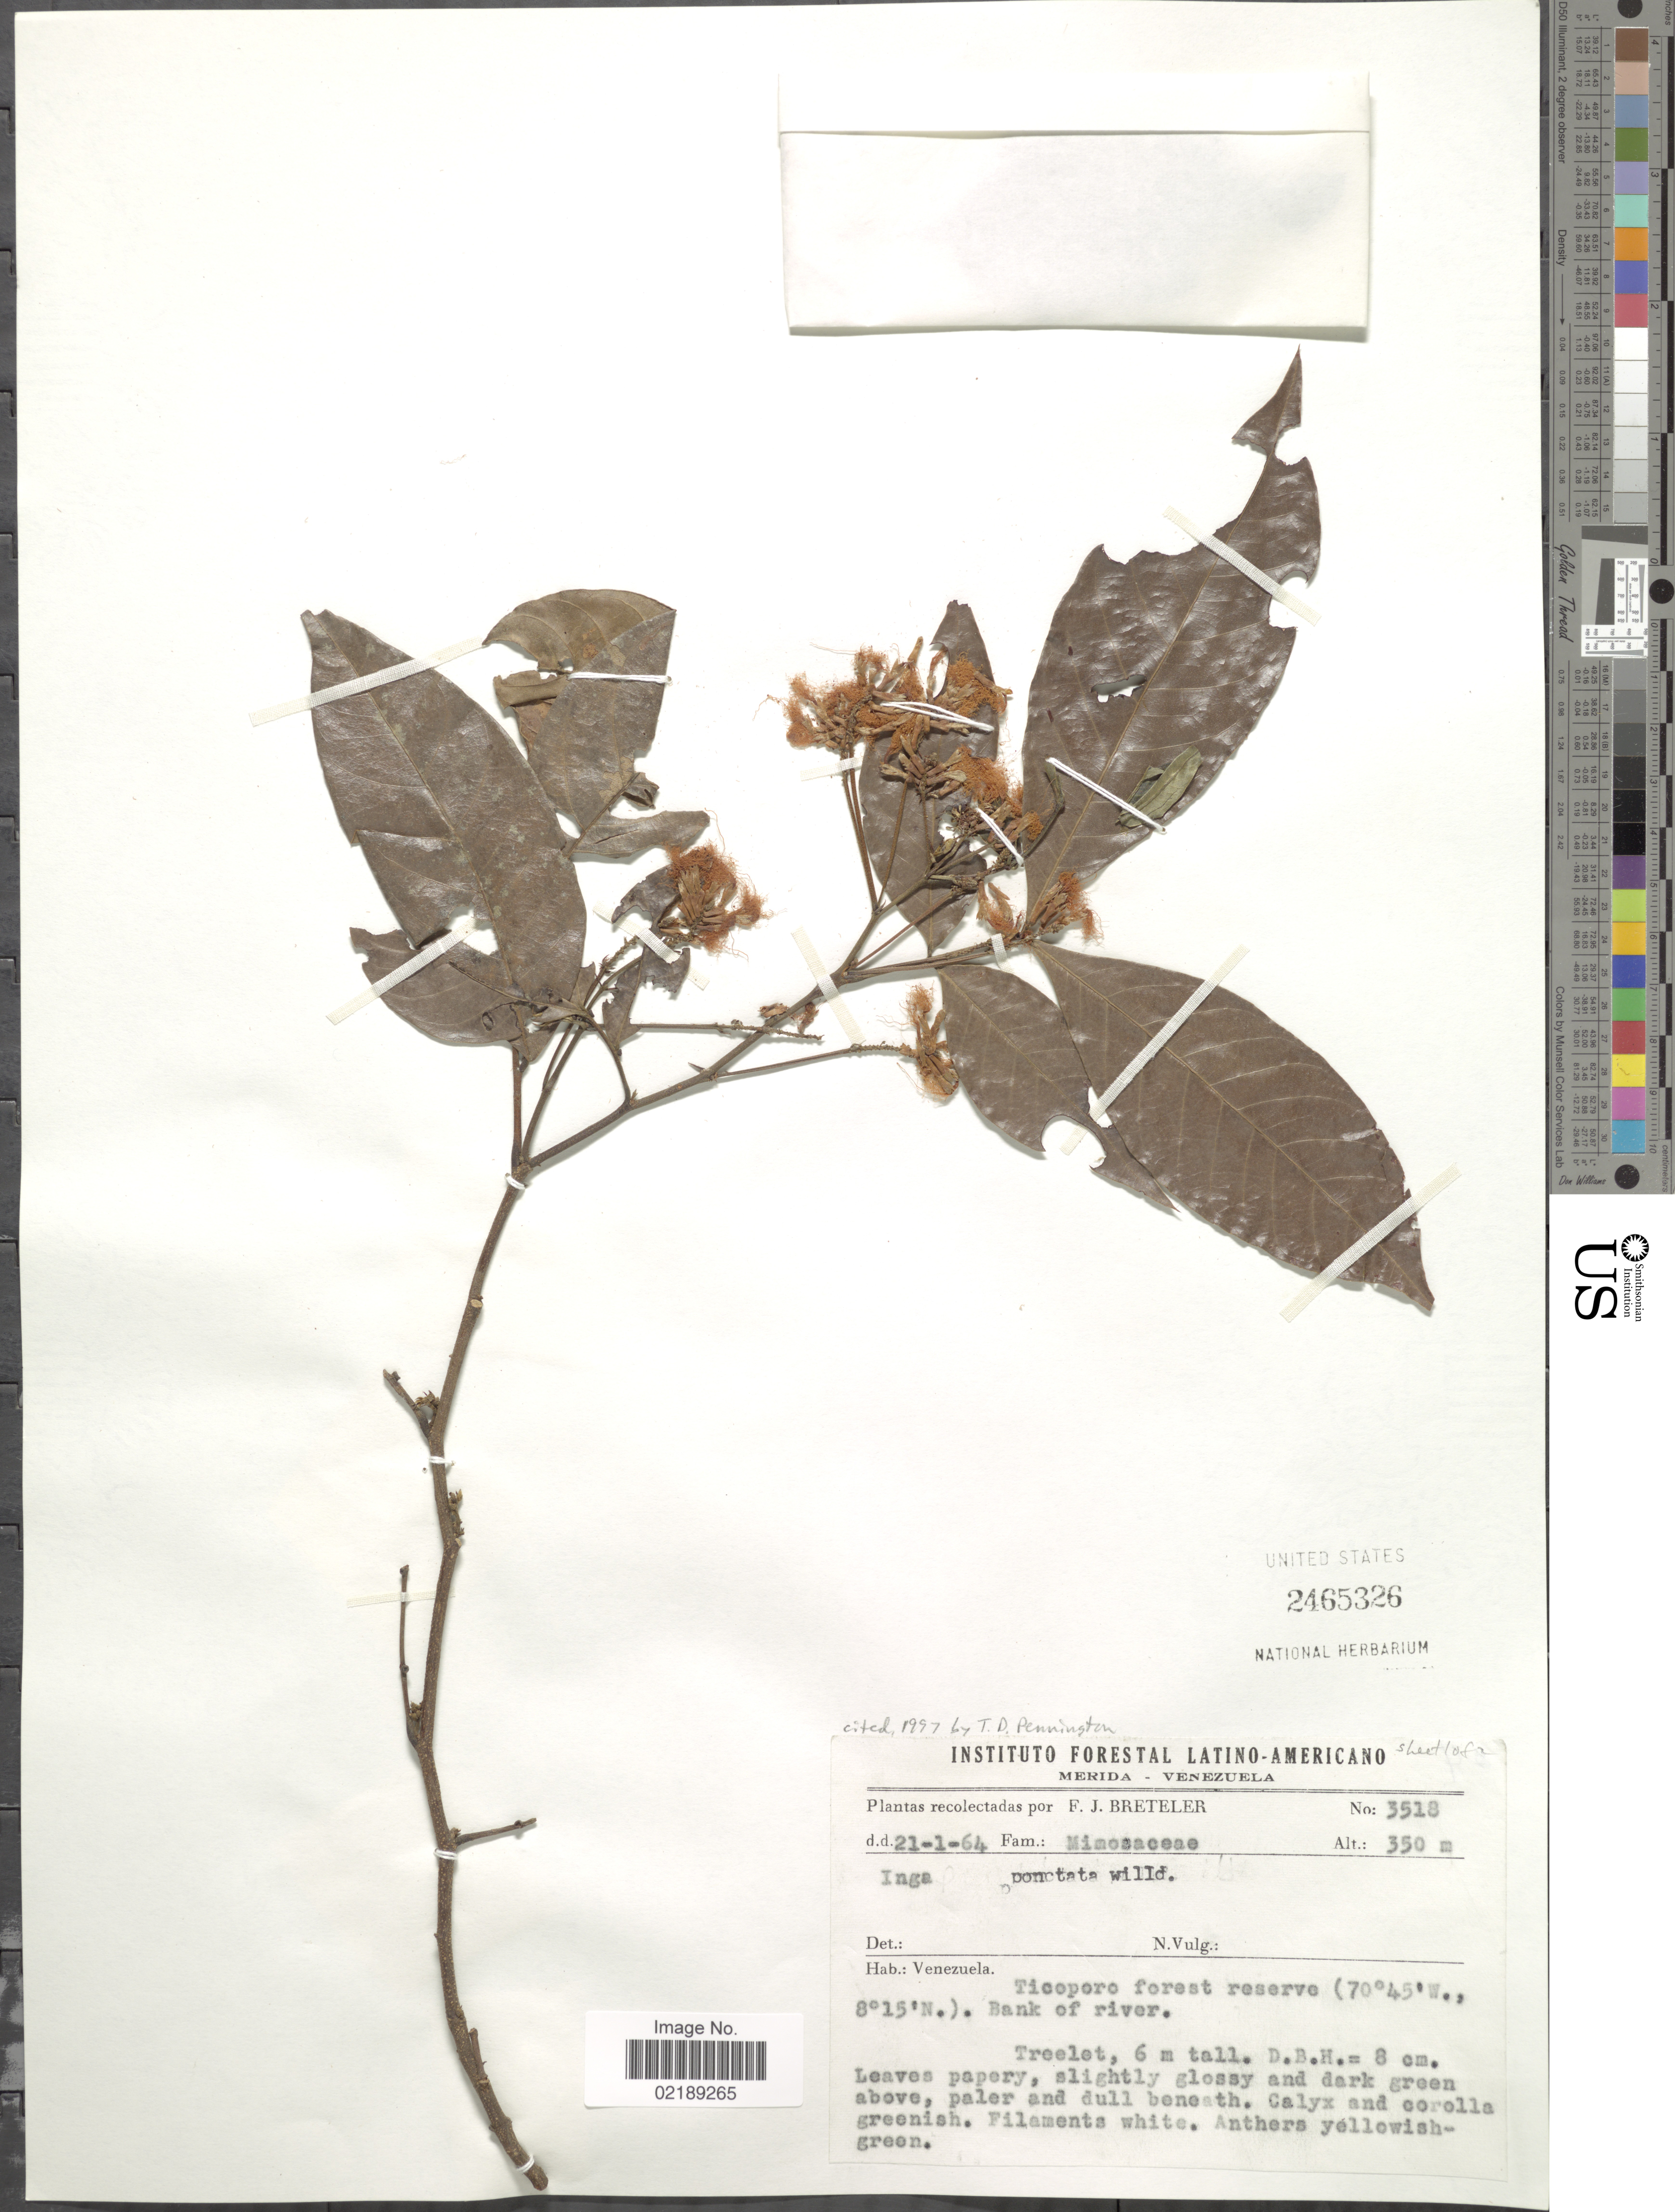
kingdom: Plantae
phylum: Tracheophyta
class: Magnoliopsida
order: Fabales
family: Fabaceae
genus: Inga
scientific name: Inga punctata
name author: Willd.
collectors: F. J. Breteler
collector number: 3518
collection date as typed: Transcribed d/m/y: 21/1/64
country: Venezuela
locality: Ticoporo forest reserve, Bank of river.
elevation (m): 350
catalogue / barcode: US 2465326